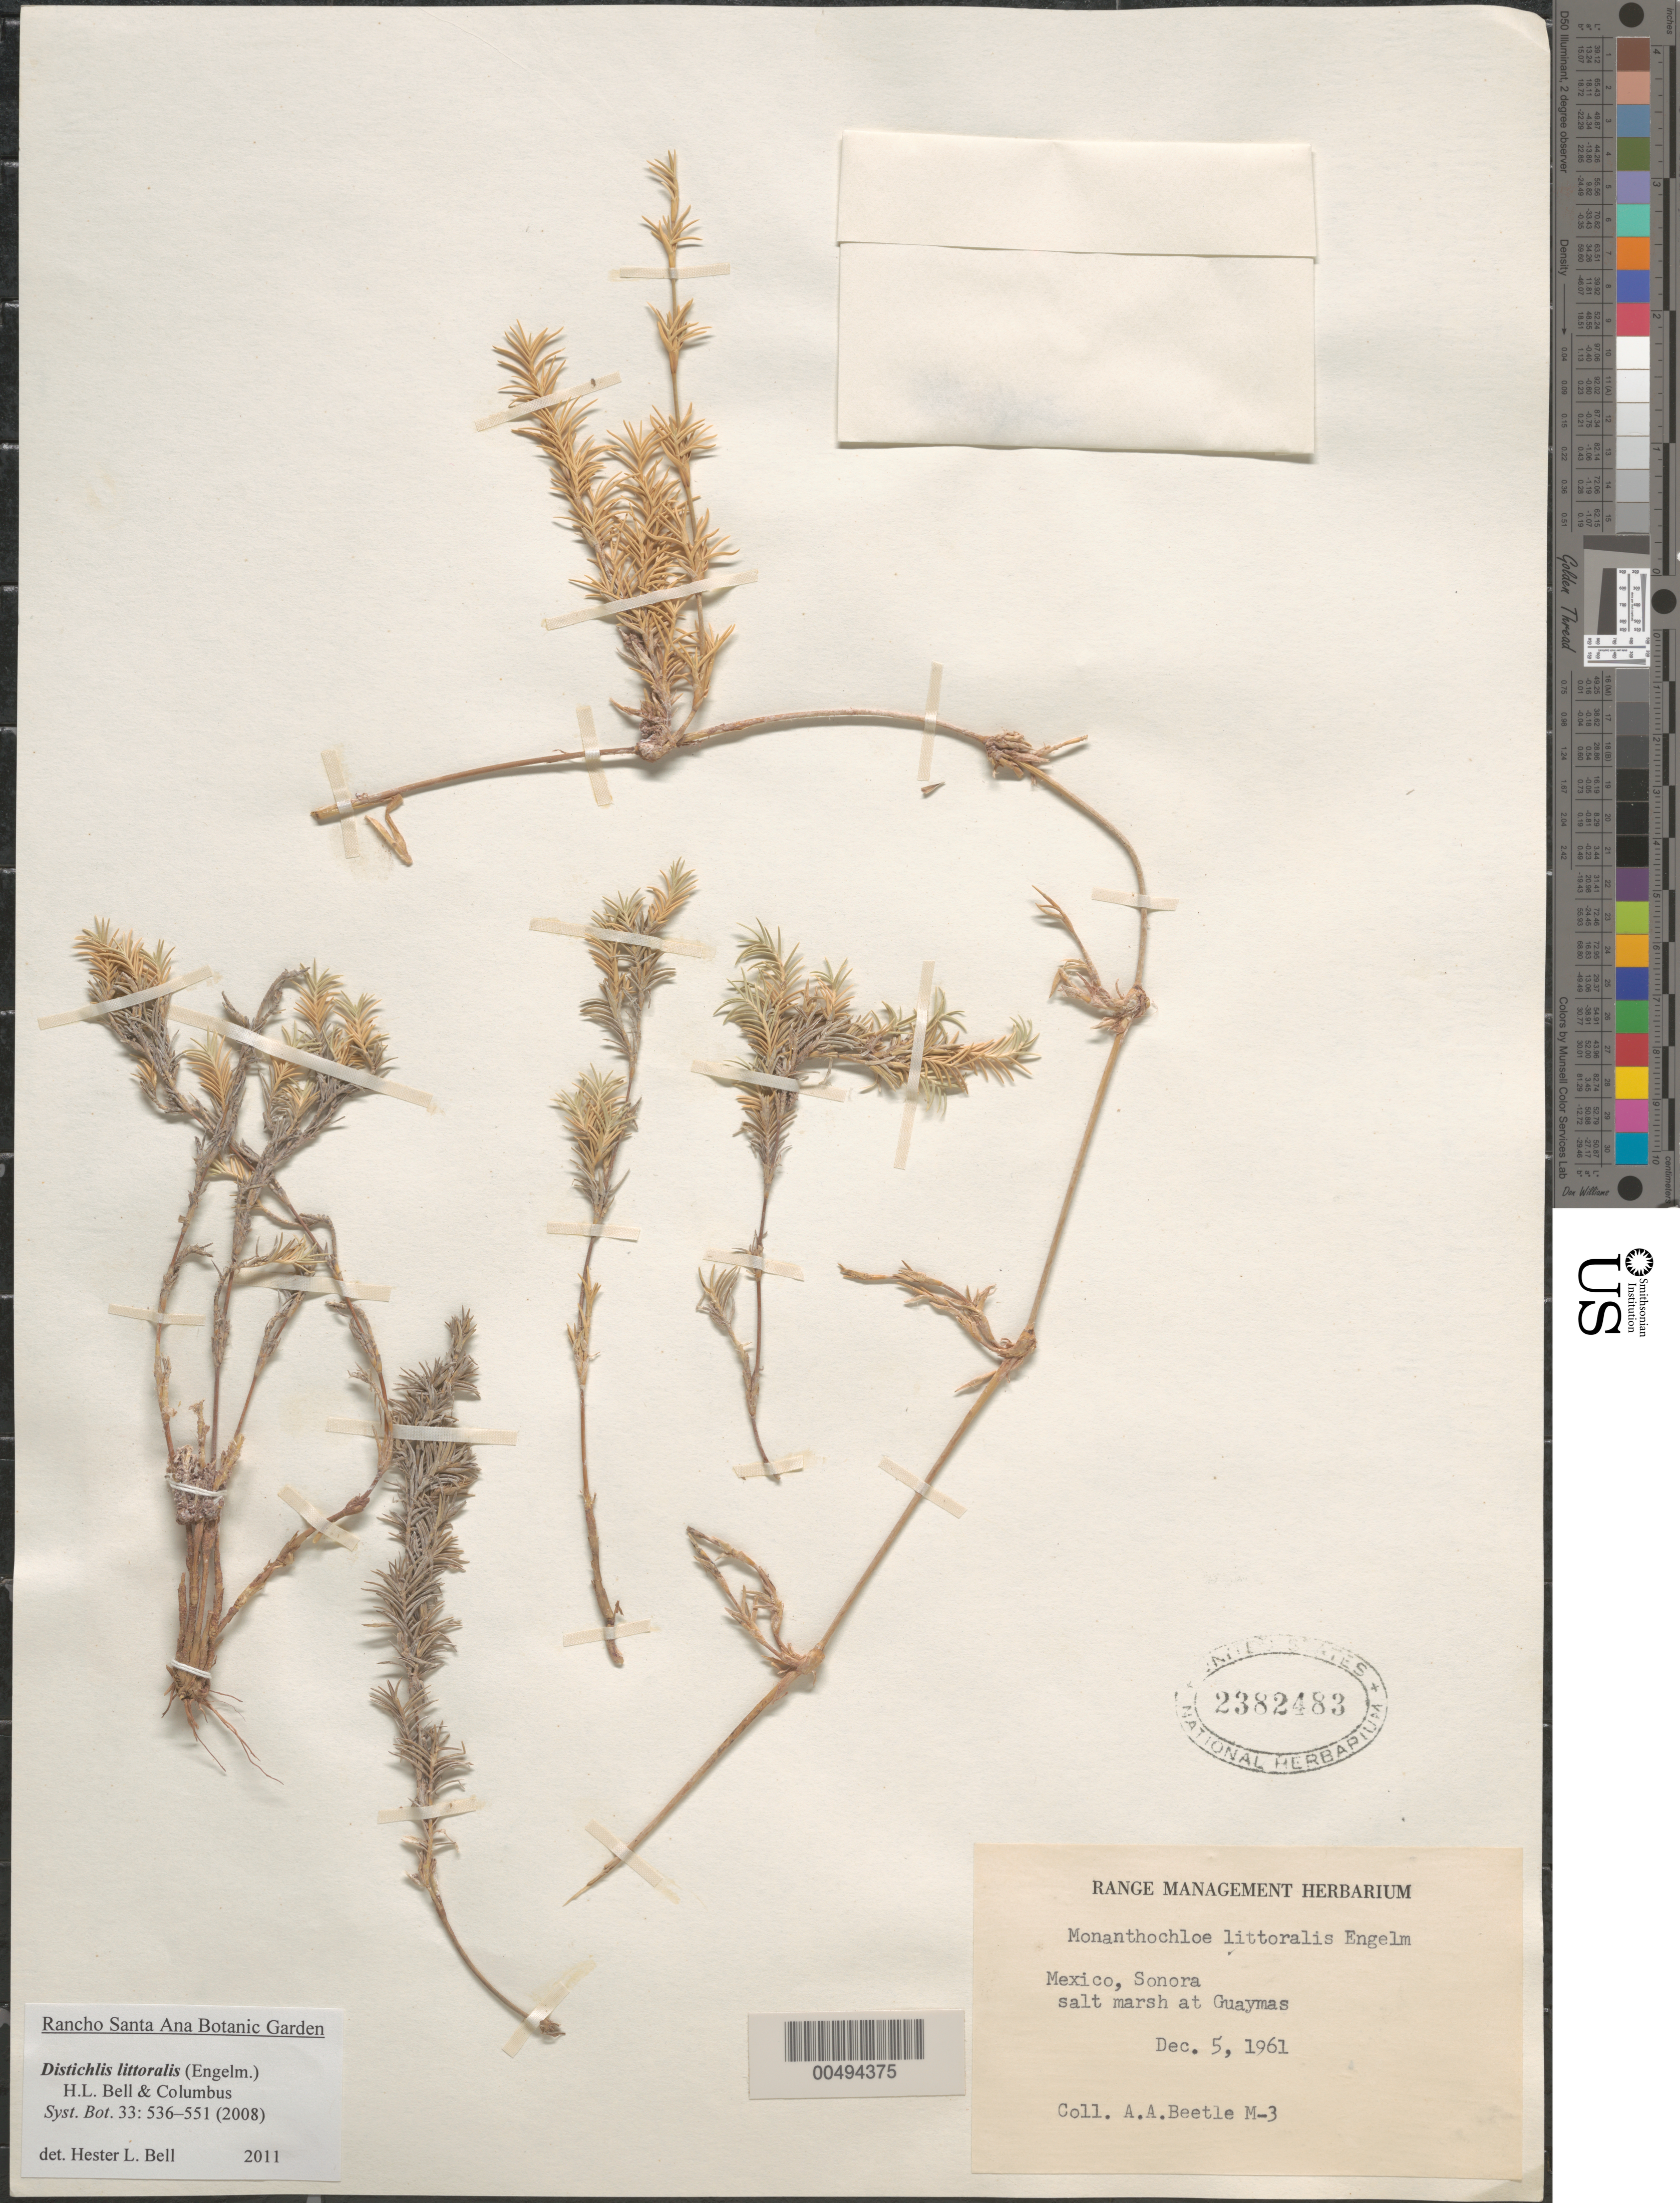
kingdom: Plantae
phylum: Tracheophyta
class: Liliopsida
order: Poales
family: Poaceae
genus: Distichlis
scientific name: Distichlis littoralis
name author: (Engelm.) H.L. Bell & Columbus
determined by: Bell, H. L.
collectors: A. A. Beetle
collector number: M-3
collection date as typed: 5 Dec 1961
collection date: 1961-12-05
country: Mexico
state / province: Sonora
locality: At Guaymas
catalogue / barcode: US 2382483